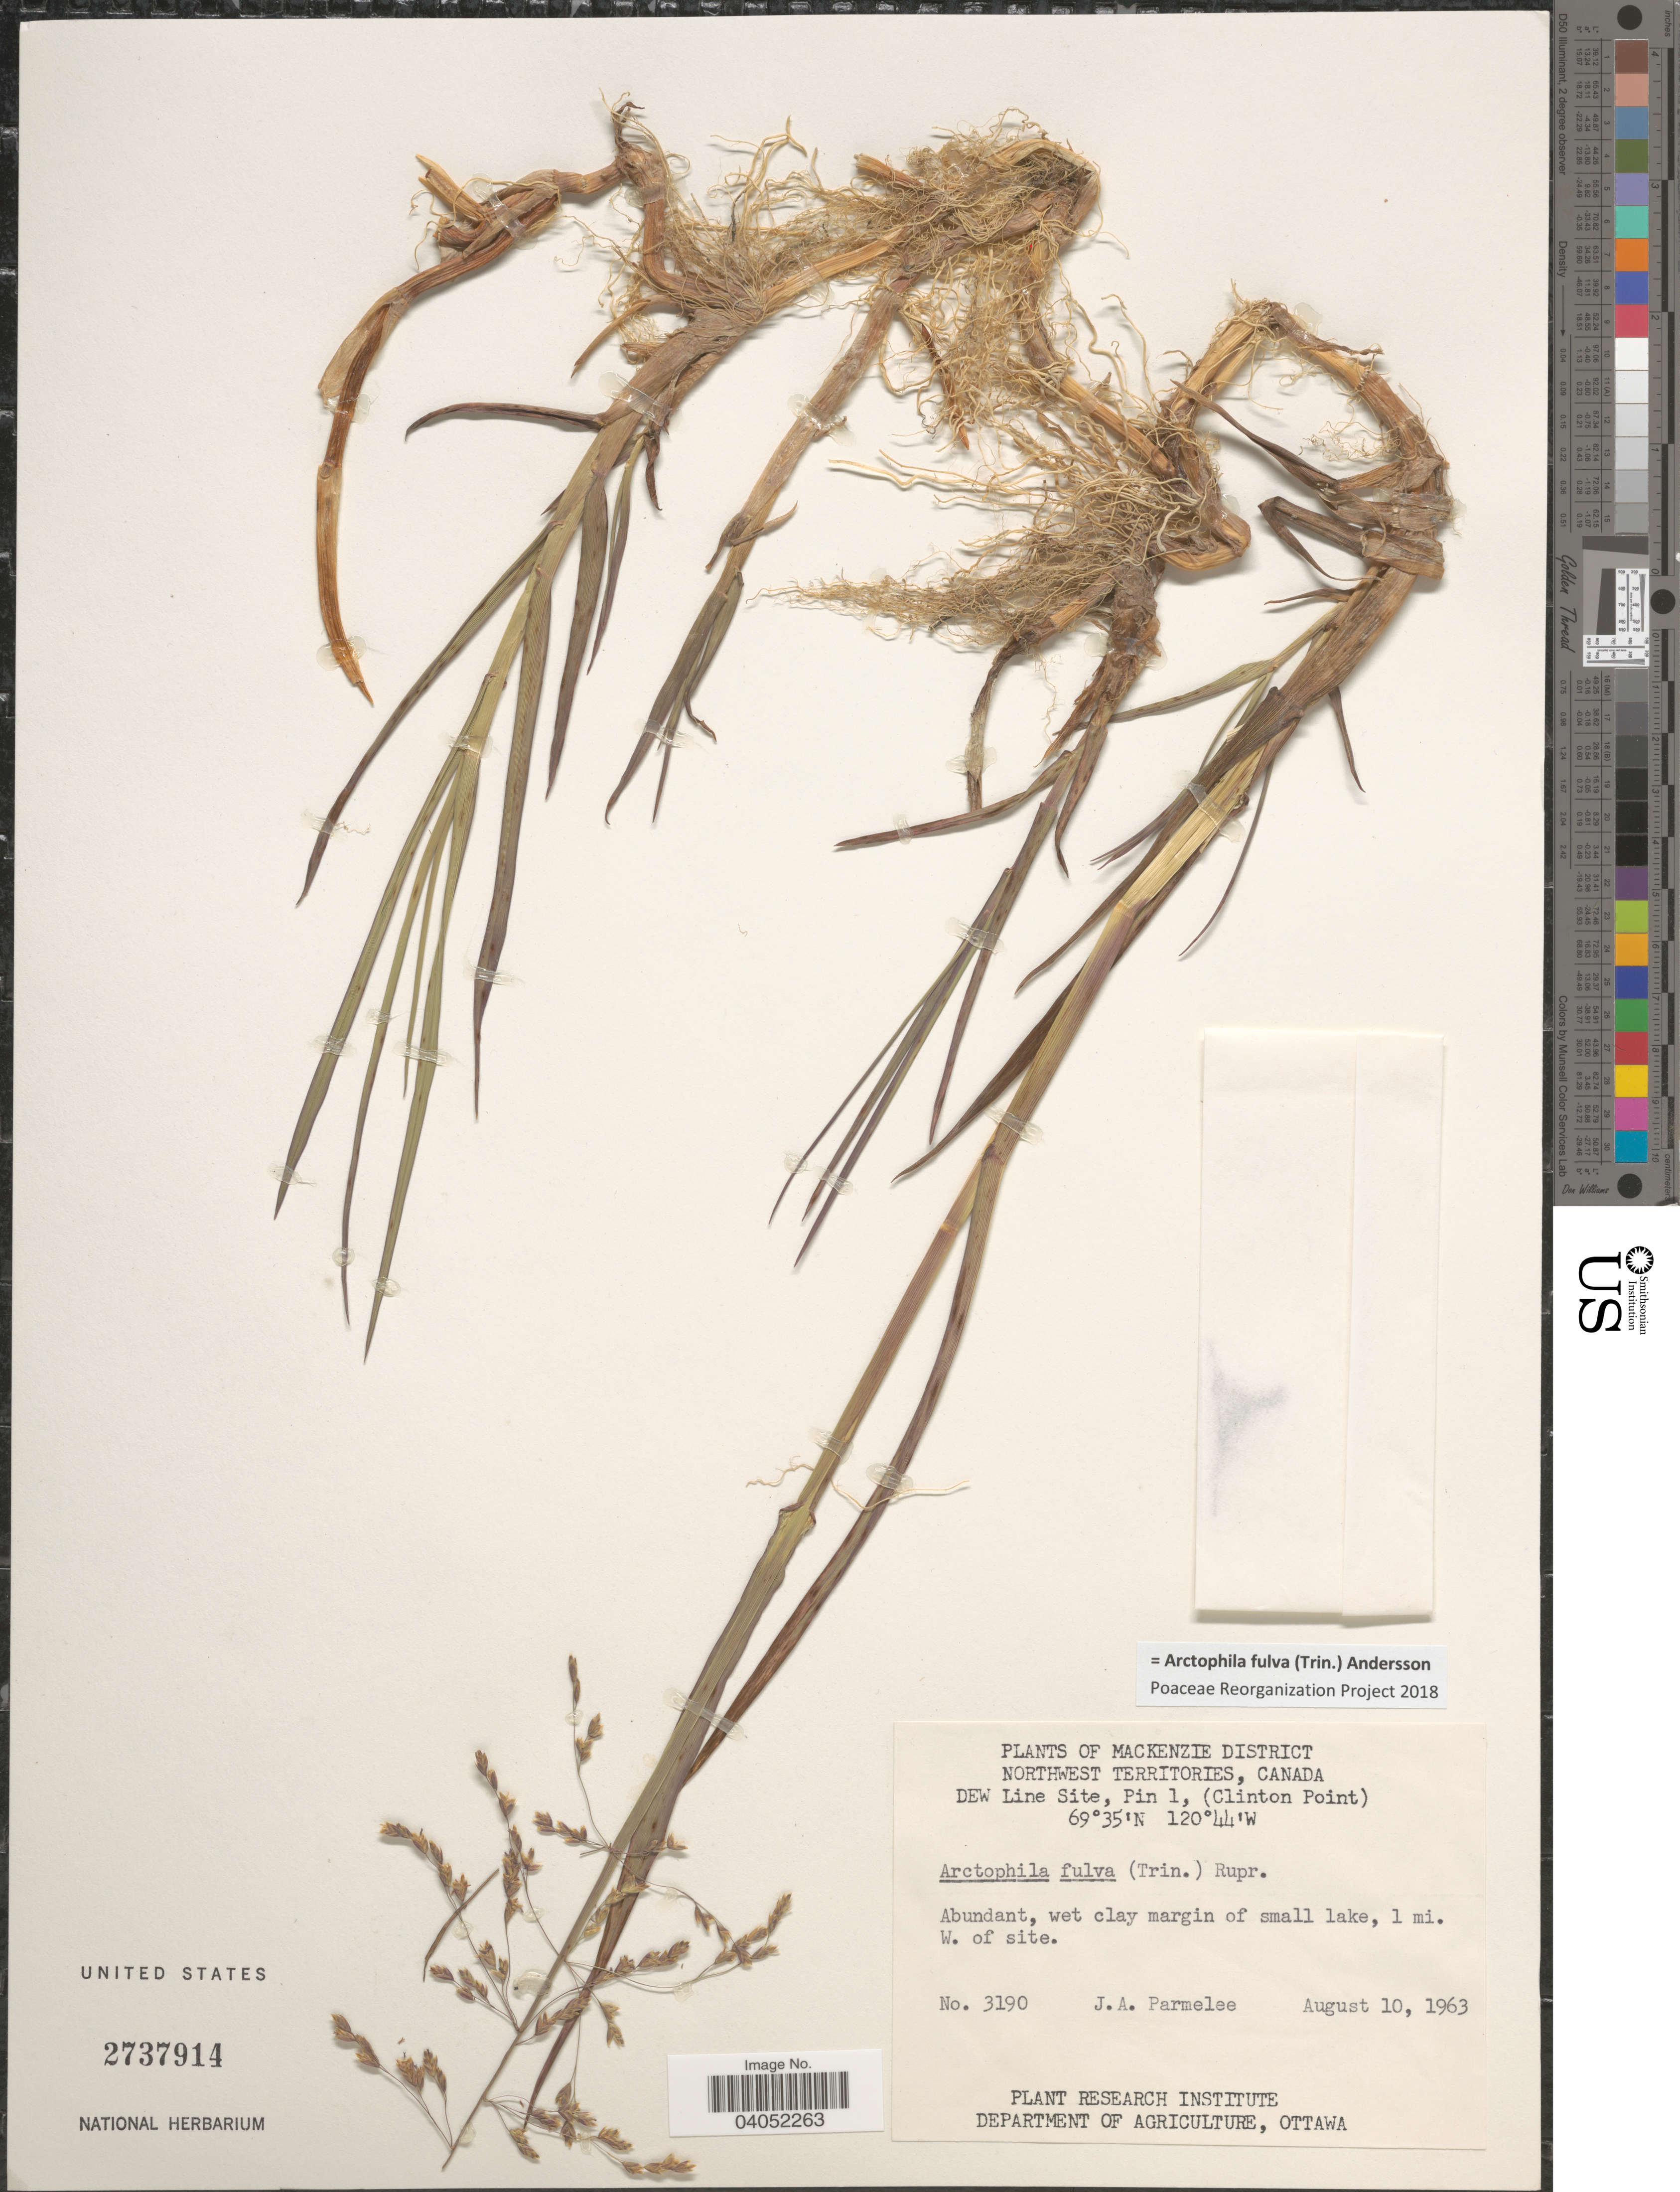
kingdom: Plantae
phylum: Tracheophyta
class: Liliopsida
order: Poales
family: Poaceae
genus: Arctophila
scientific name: Arctophila fulva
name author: (Trin.) Andersson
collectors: J. A. Parmelee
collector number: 3190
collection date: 1963-08-10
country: Canada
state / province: Northwest Territories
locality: Mackenzie District. DEW Line Site, Pin 1, (Clinton Point). 1 mi. W. of site.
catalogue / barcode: US 2737914